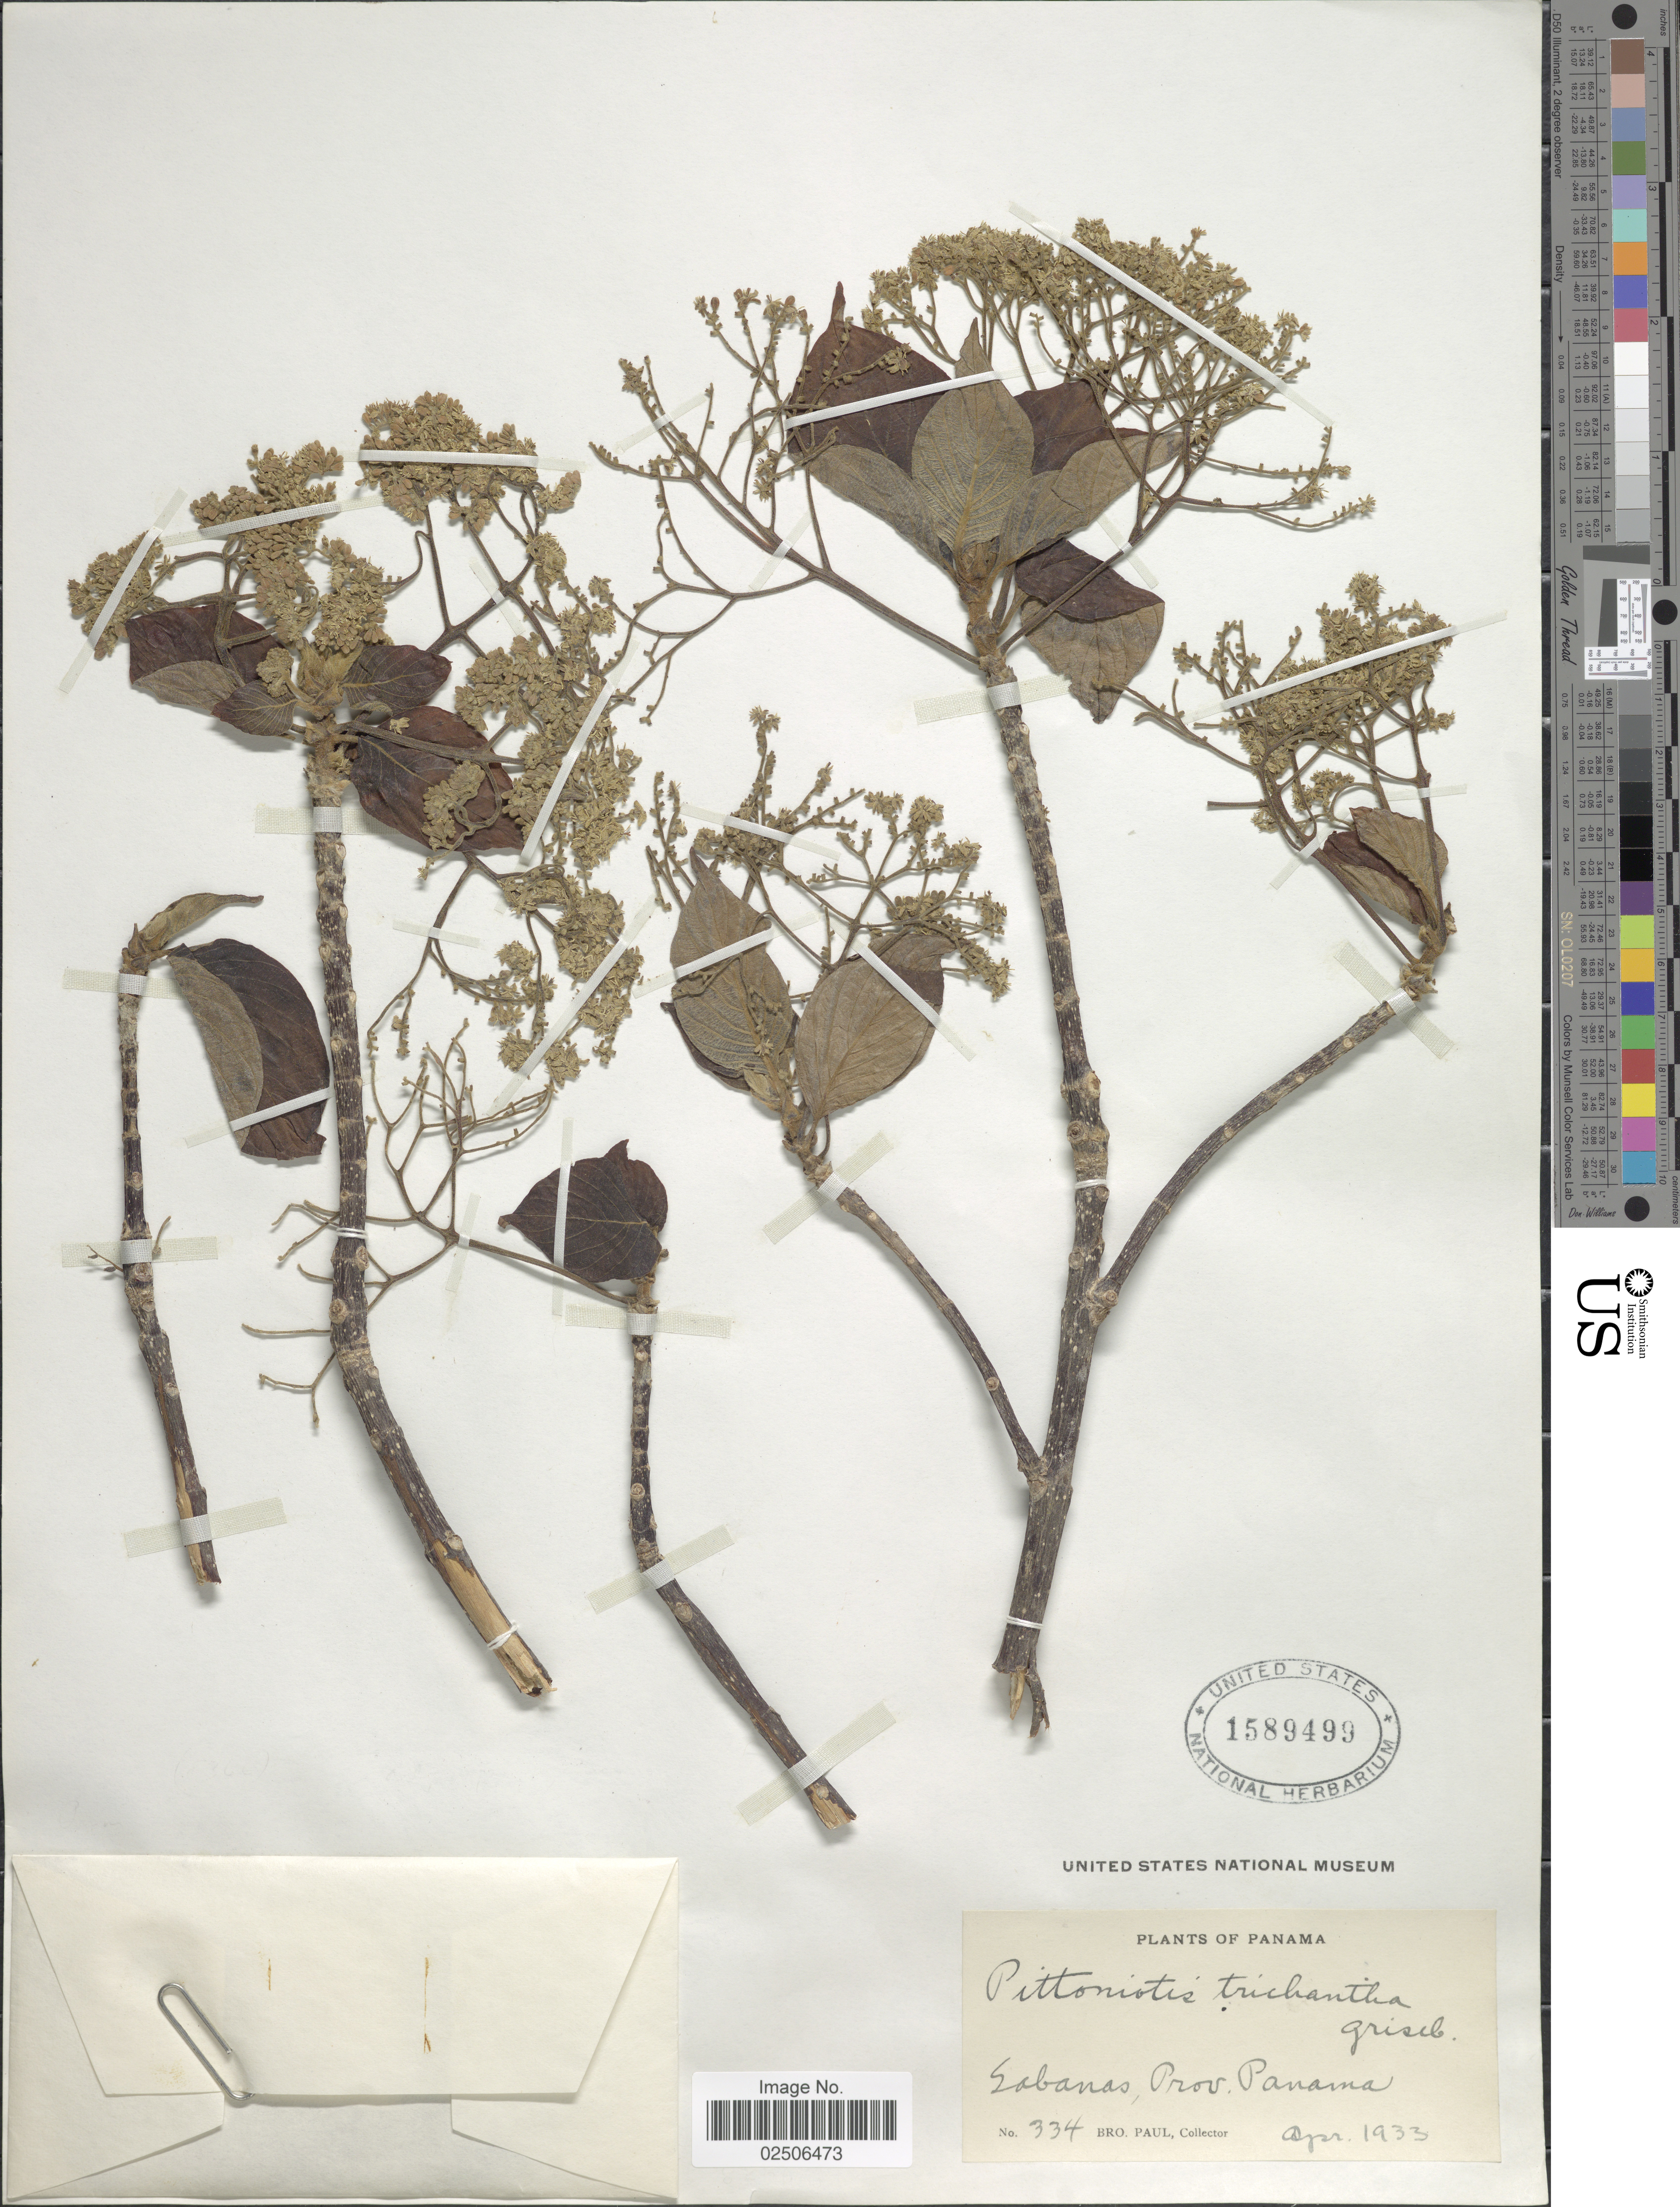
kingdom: Plantae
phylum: Tracheophyta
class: Magnoliopsida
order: Gentianales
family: Rubiaceae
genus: Pittoniotis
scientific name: Pittoniotis trichantha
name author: Griseb.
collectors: B. Paul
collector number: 334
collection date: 1933-04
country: Panama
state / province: Panamá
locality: Sabanas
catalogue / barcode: US 1589499